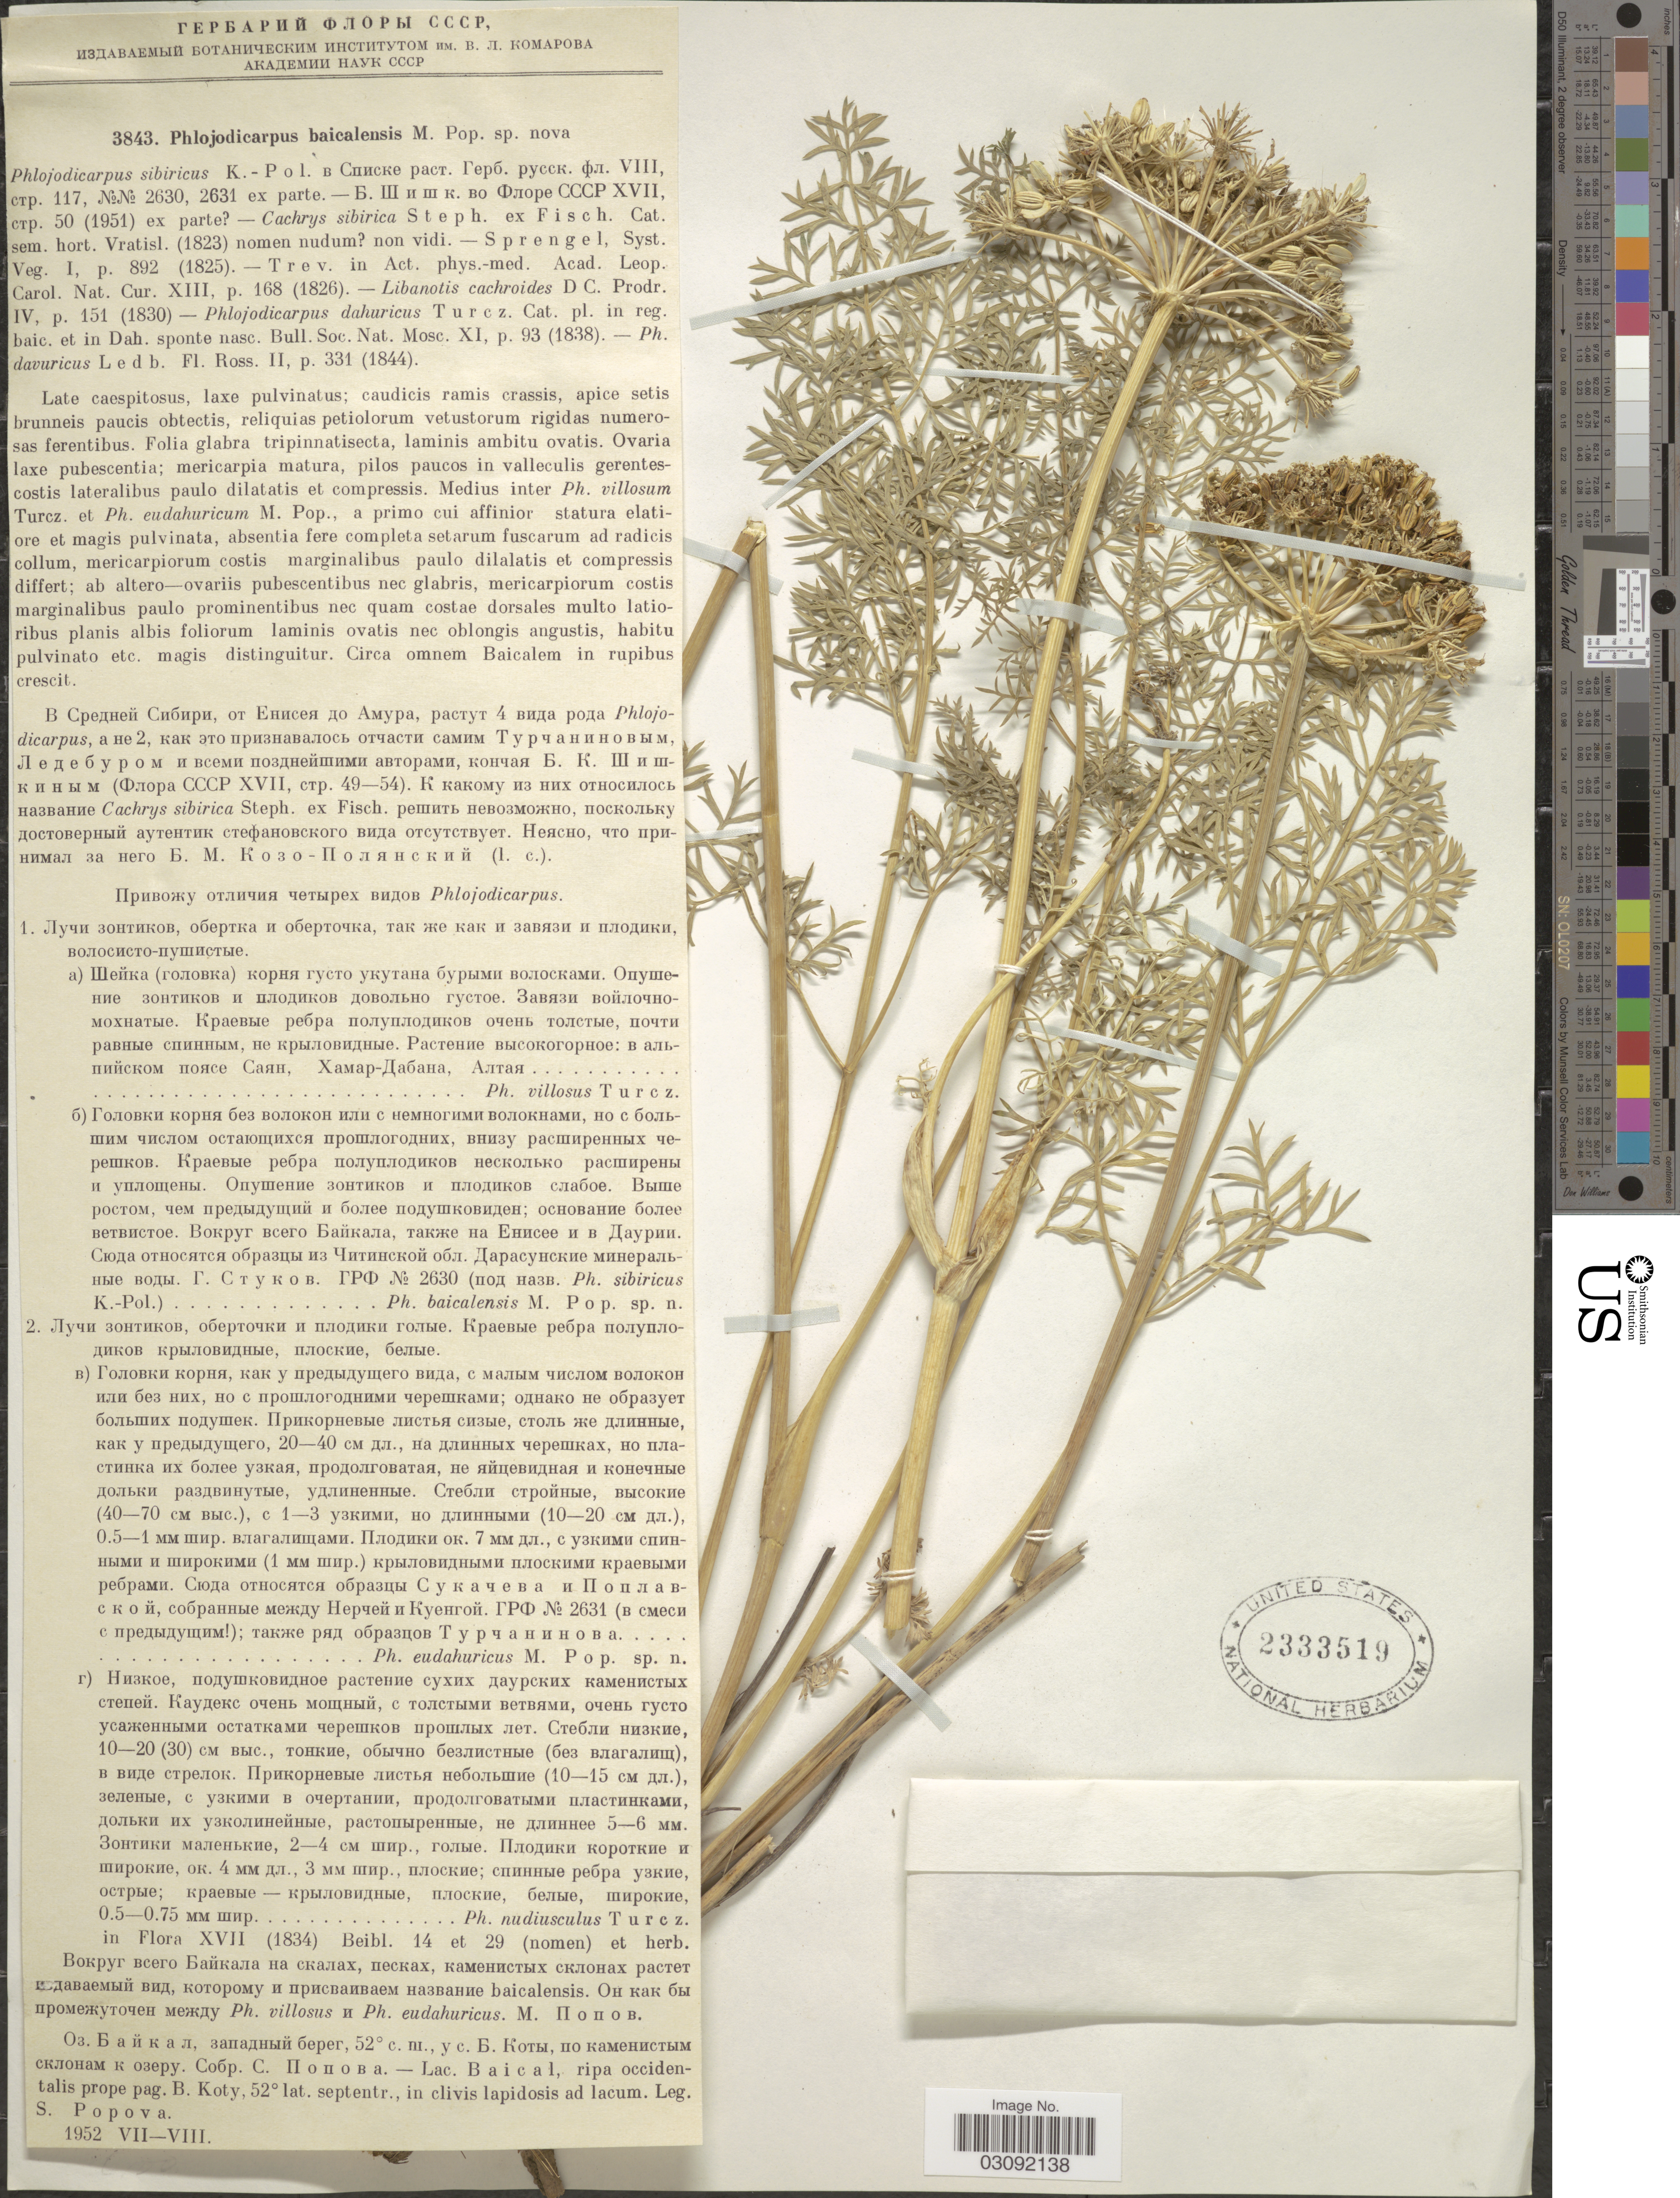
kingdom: Plantae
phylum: Tracheophyta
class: Magnoliopsida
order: Apiales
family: Apiaceae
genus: Phlojodicarpus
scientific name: Phlojodicarpus baicalensis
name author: Popov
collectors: S. Popova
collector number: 3843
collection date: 1952-07/1952-08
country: Russian Federation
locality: Lac. Baical, ripa occidentalis prope pag. B. Koty.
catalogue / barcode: US 2333519